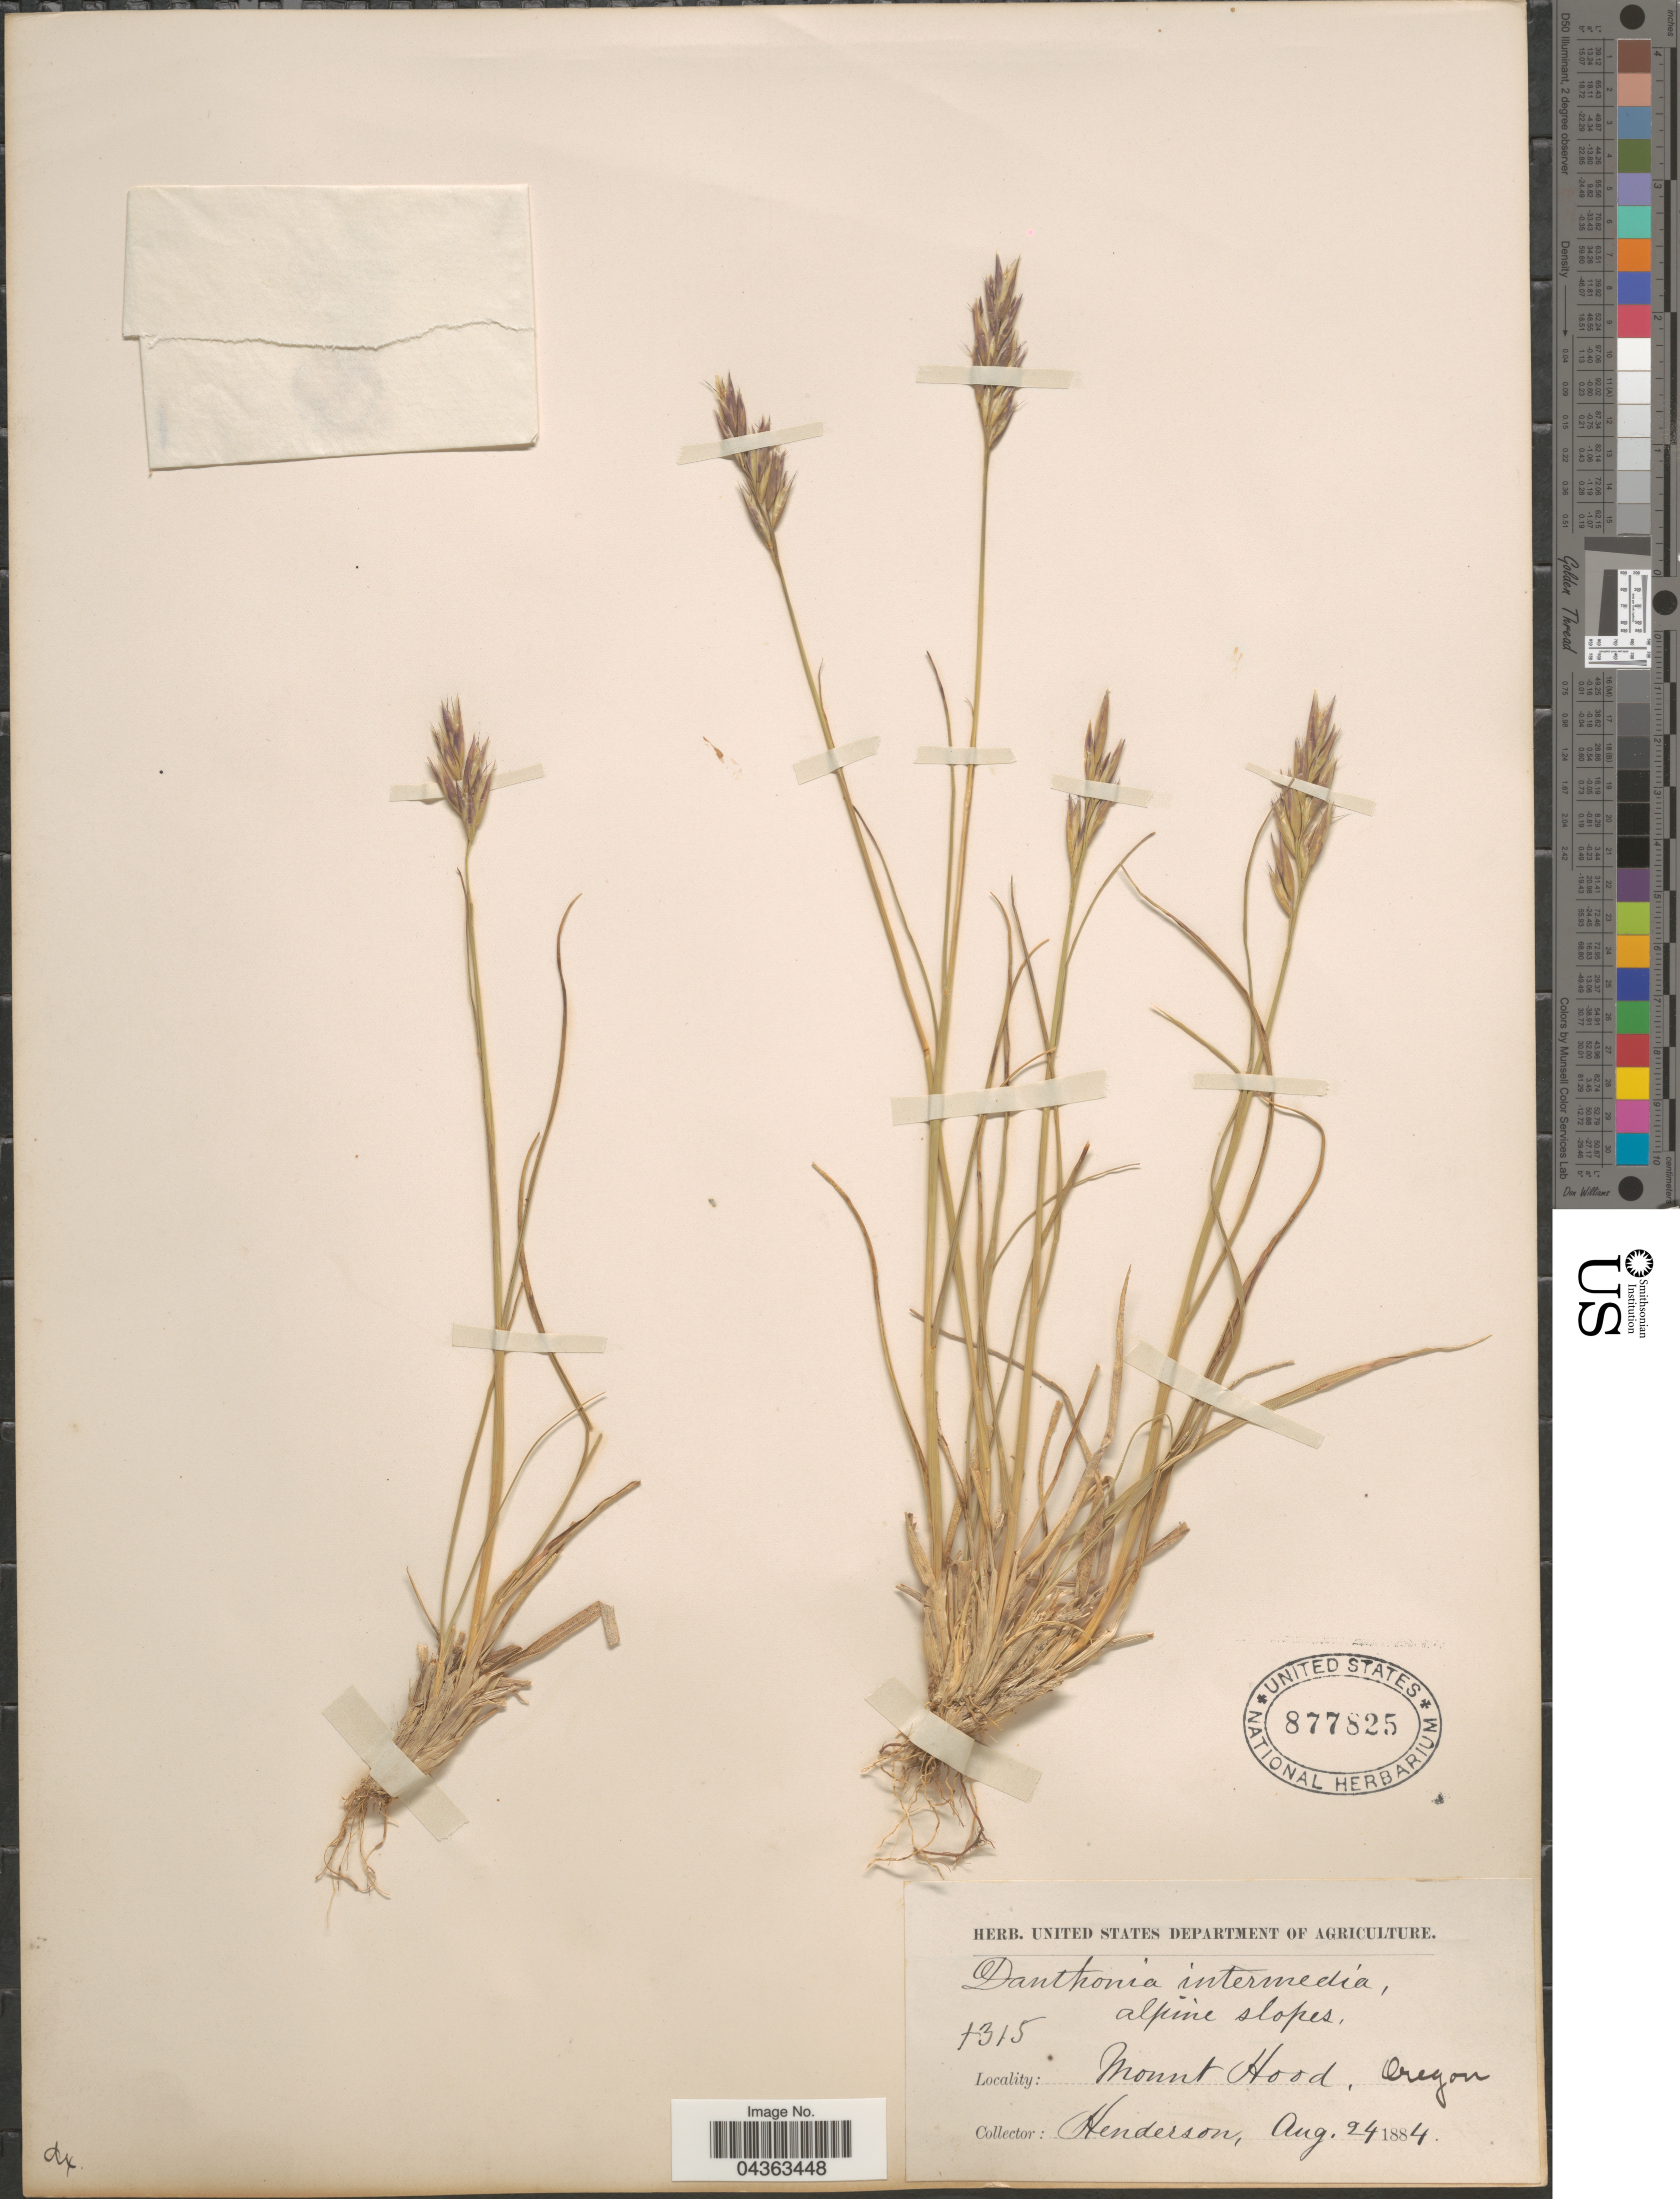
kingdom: Plantae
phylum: Tracheophyta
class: Liliopsida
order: Poales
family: Poaceae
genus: Danthonia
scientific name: Danthonia intermedia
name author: Vasey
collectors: -. Henderson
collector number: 4315*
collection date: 1884-08-24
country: United States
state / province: Oregon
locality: Mount Hood.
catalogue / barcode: US 877825